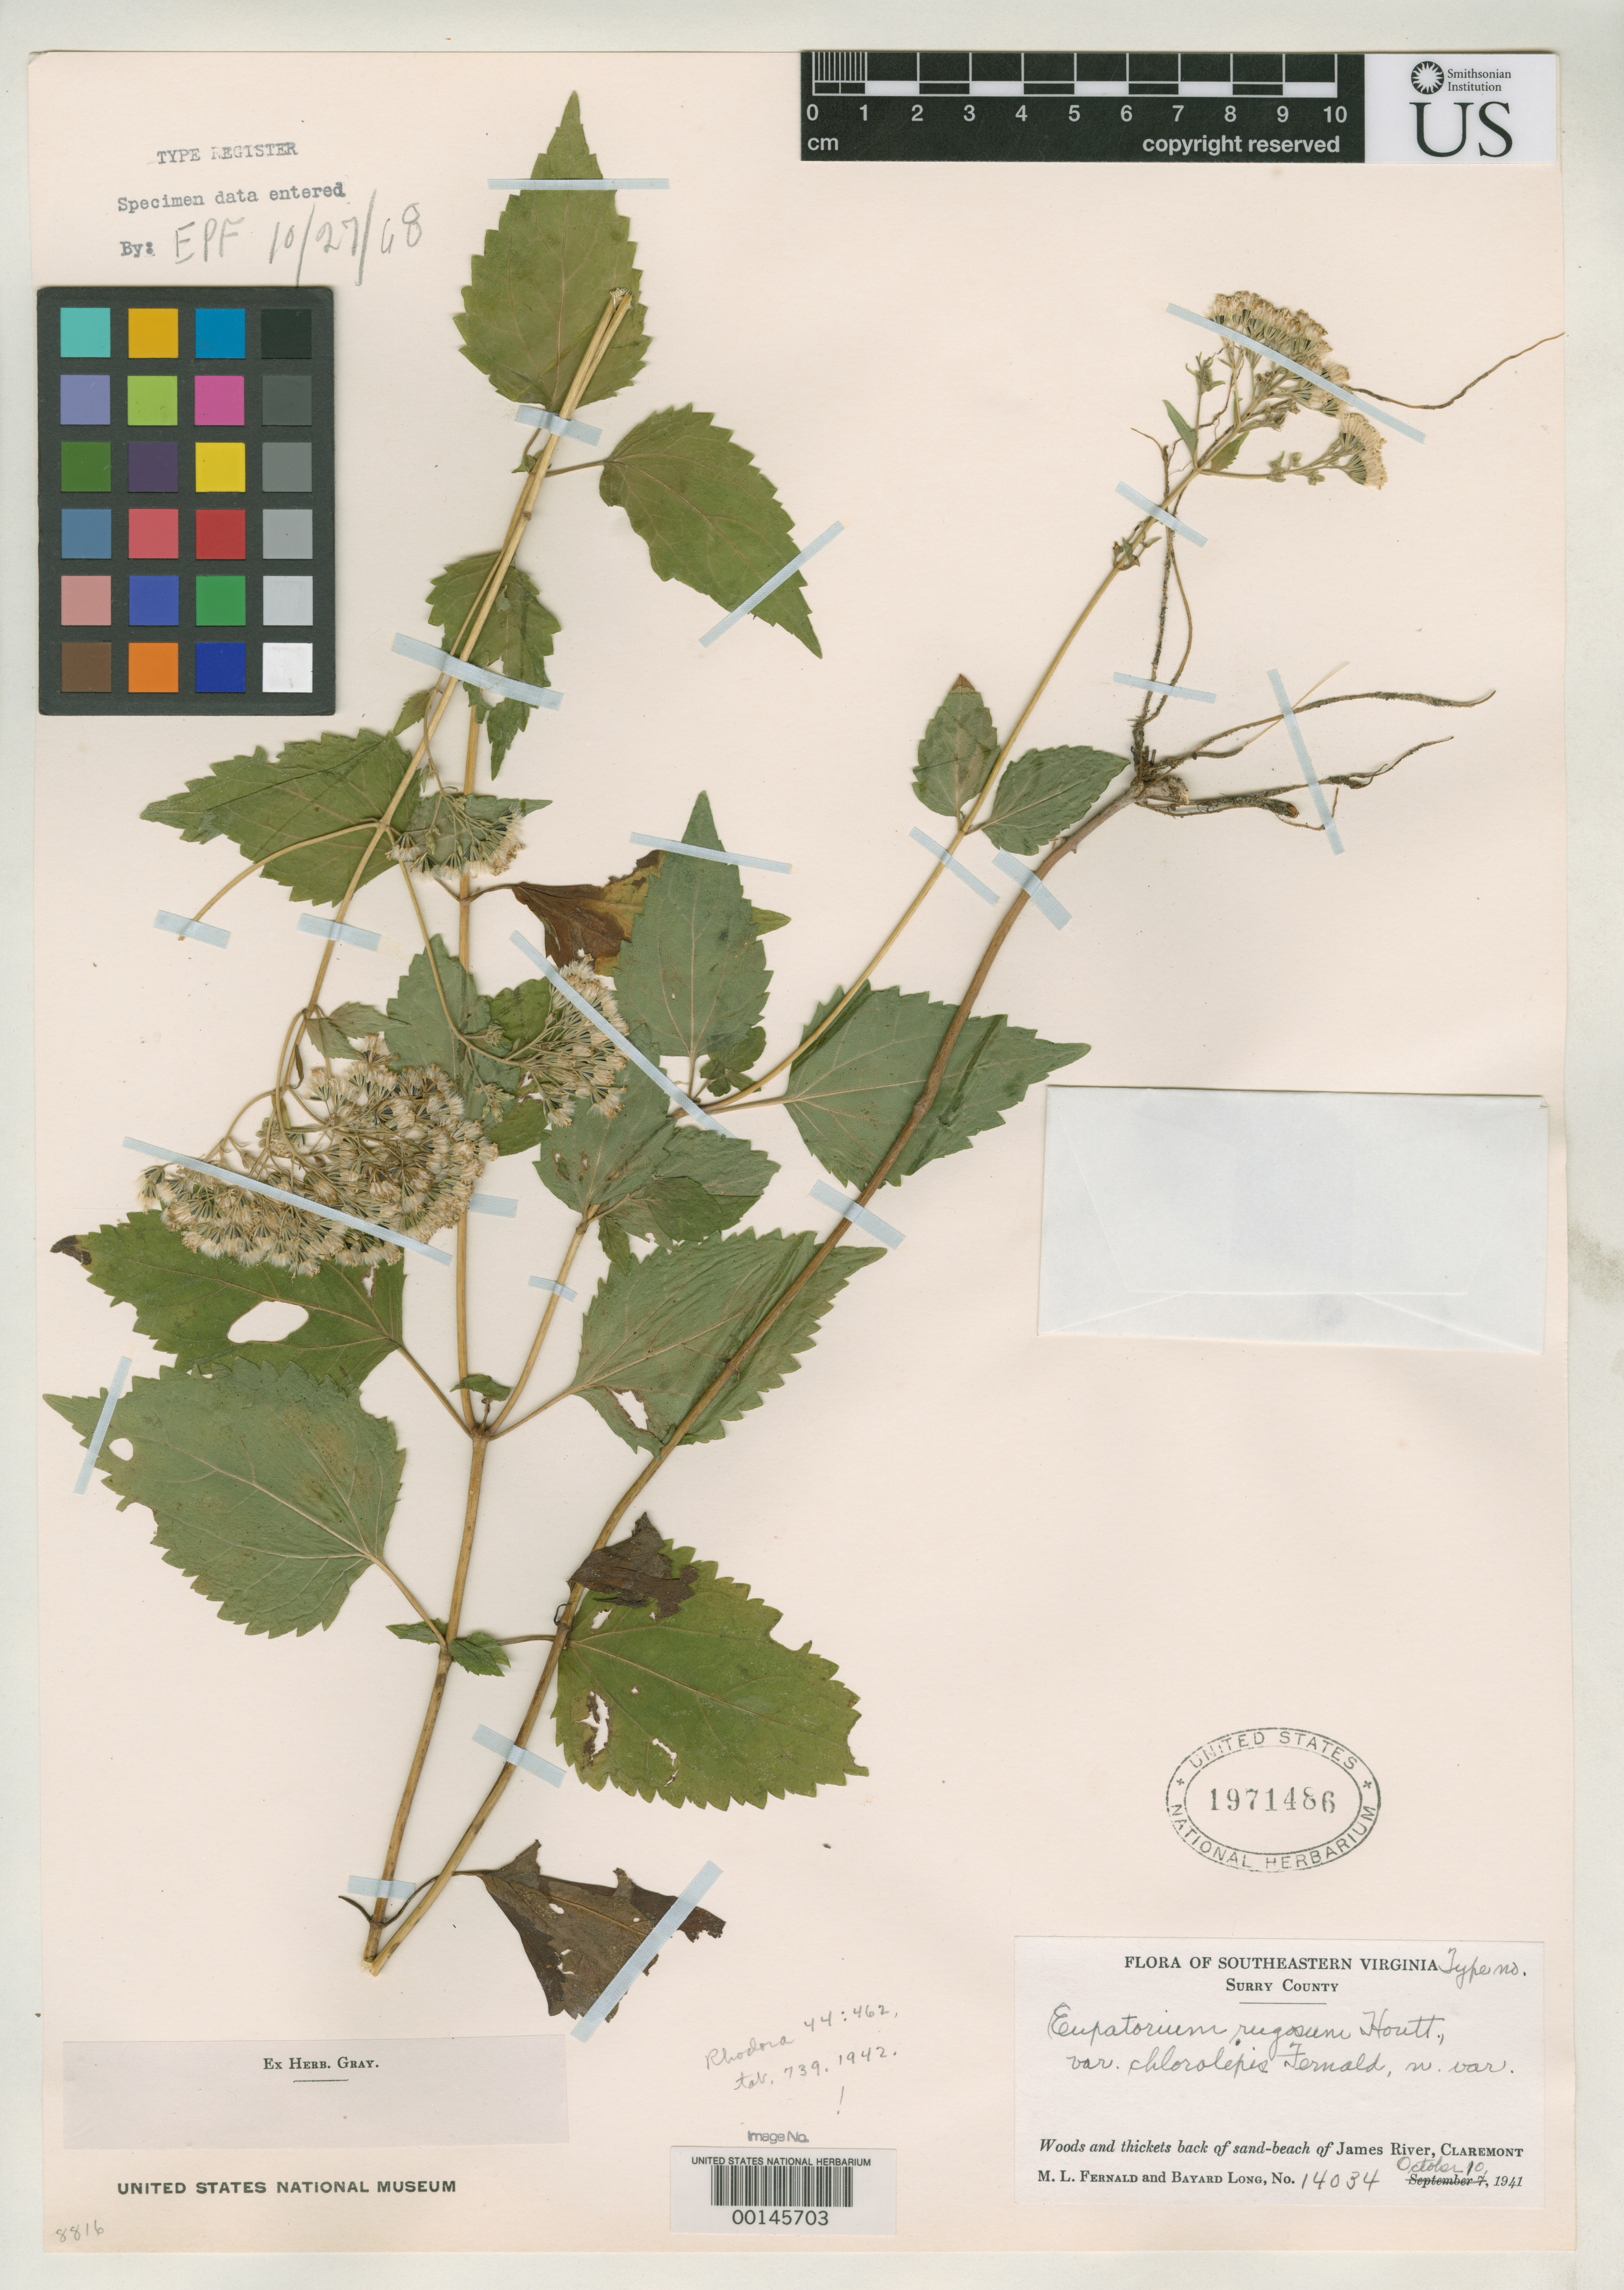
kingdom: Plantae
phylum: Tracheophyta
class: Magnoliopsida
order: Asterales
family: Asteraceae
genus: Eupatorium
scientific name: Eupatorium rugosum var. chlorolepis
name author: Fernald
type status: Isotype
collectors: M. L. Fernald & B. H. Long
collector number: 14034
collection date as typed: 10 Oct 1941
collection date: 1941-10-10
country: United States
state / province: Virginia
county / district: Surry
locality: Claremont.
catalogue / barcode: US 1971486